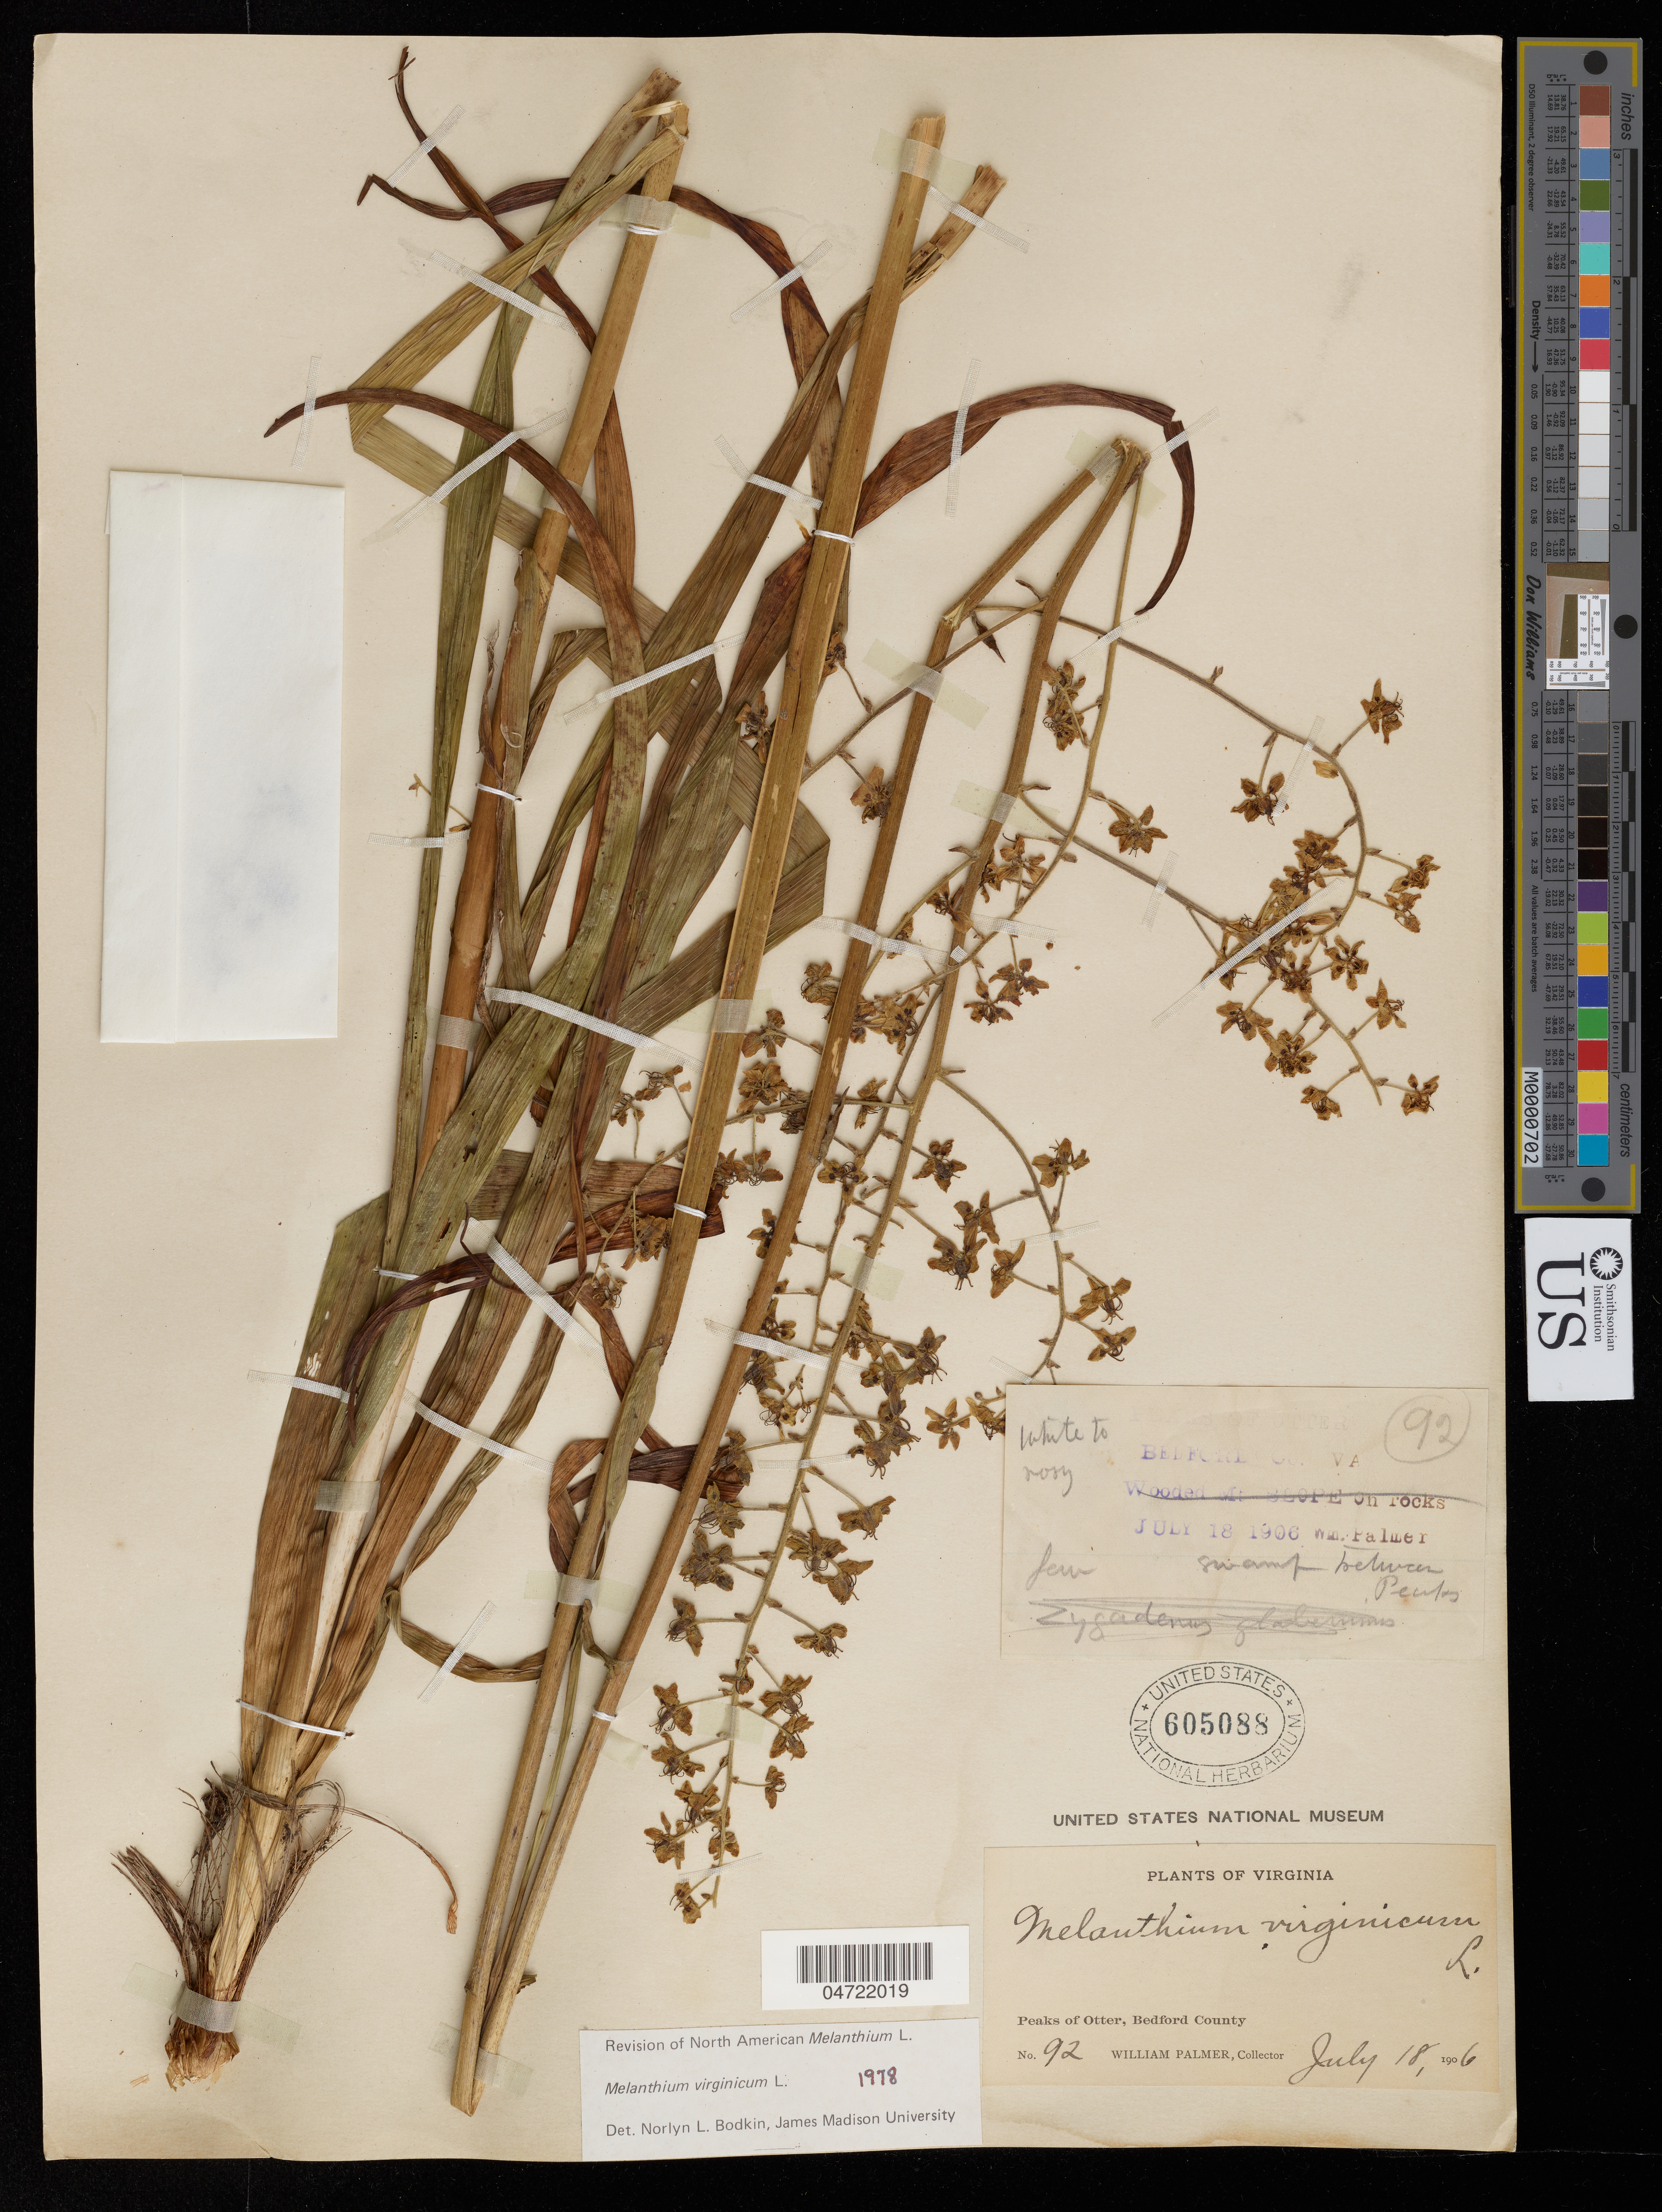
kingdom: Plantae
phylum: Tracheophyta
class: Liliopsida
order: Liliales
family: Melanthiaceae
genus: Melanthium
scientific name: Melanthium virginicum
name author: L.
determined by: Bodkin, N. L.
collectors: W. Palmer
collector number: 92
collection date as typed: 18 Jul 1906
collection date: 1906-07-18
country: United States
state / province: Virginia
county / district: Bedford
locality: Peaks of Otter.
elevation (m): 823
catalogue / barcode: US 605088